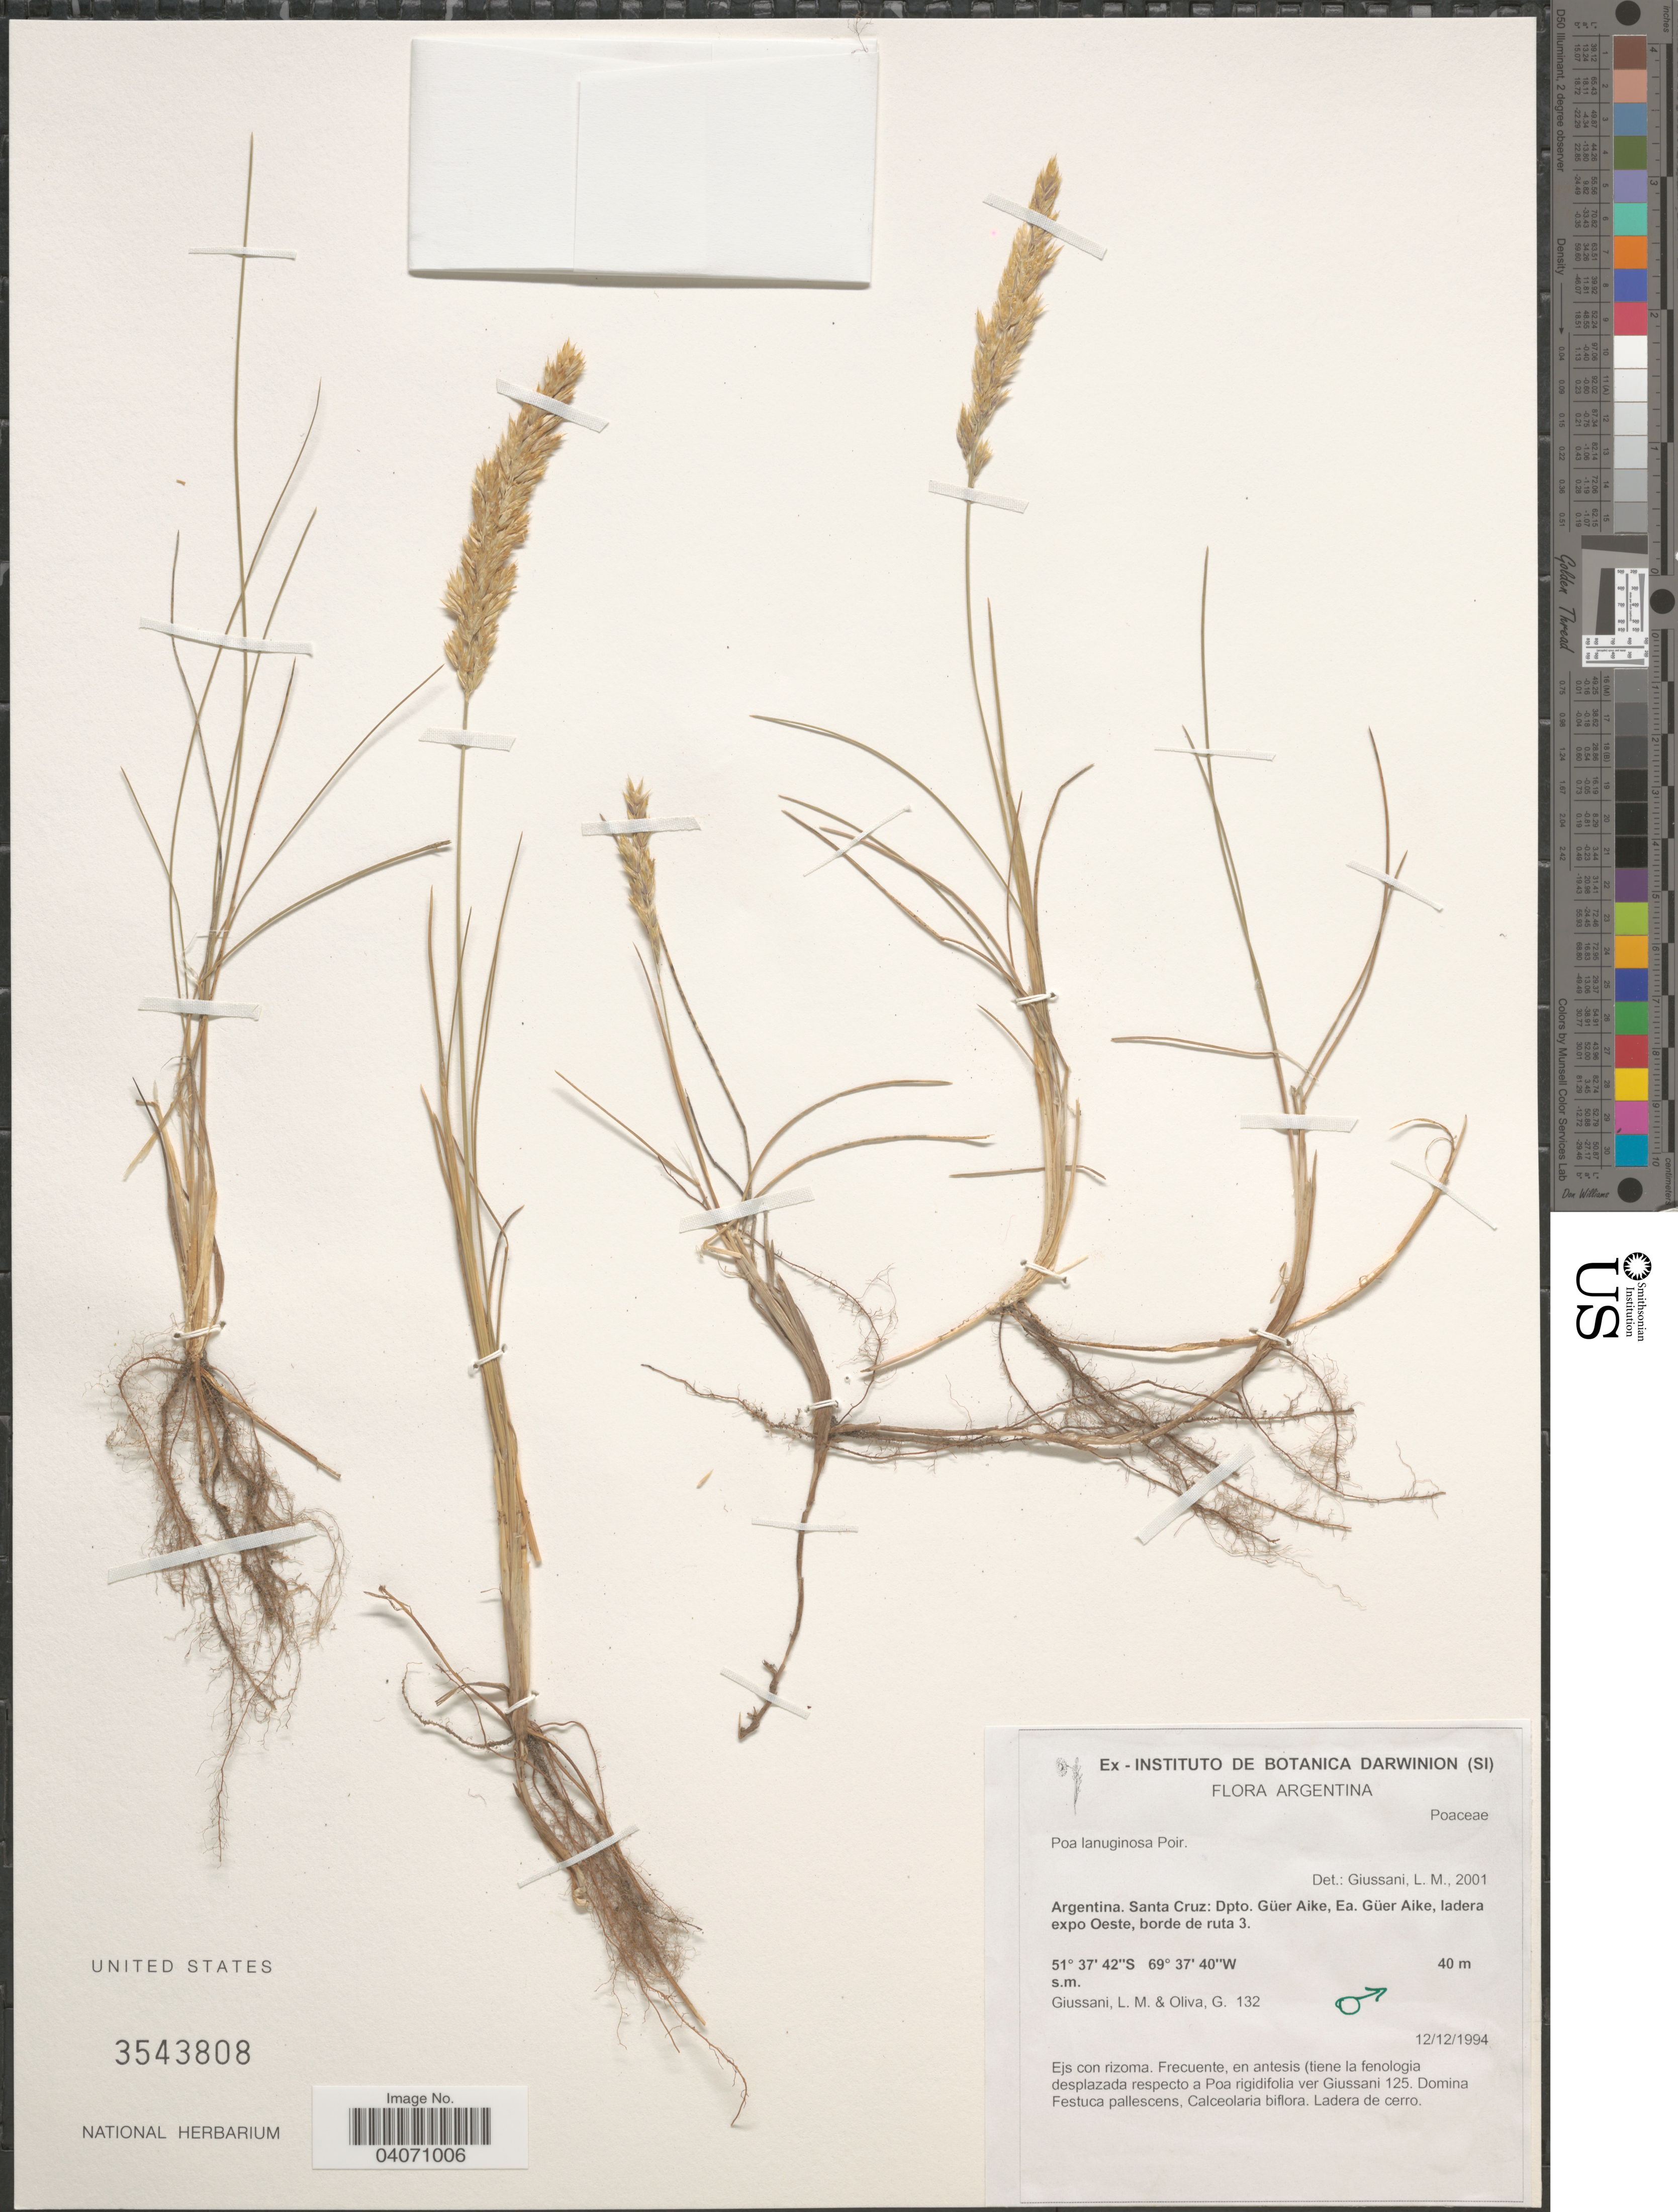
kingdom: Plantae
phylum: Tracheophyta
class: Liliopsida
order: Poales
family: Poaceae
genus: Poa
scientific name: Poa lanuginosa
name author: Poir.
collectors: L. Giussani & G. Oliva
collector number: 132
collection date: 1994-12-12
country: Argentina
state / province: Santa Cruz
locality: Dpto. Güer Aike, Ea. Güer Aike, ladera expo Oeste, borde de ruta 3.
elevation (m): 40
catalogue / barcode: US 3543808